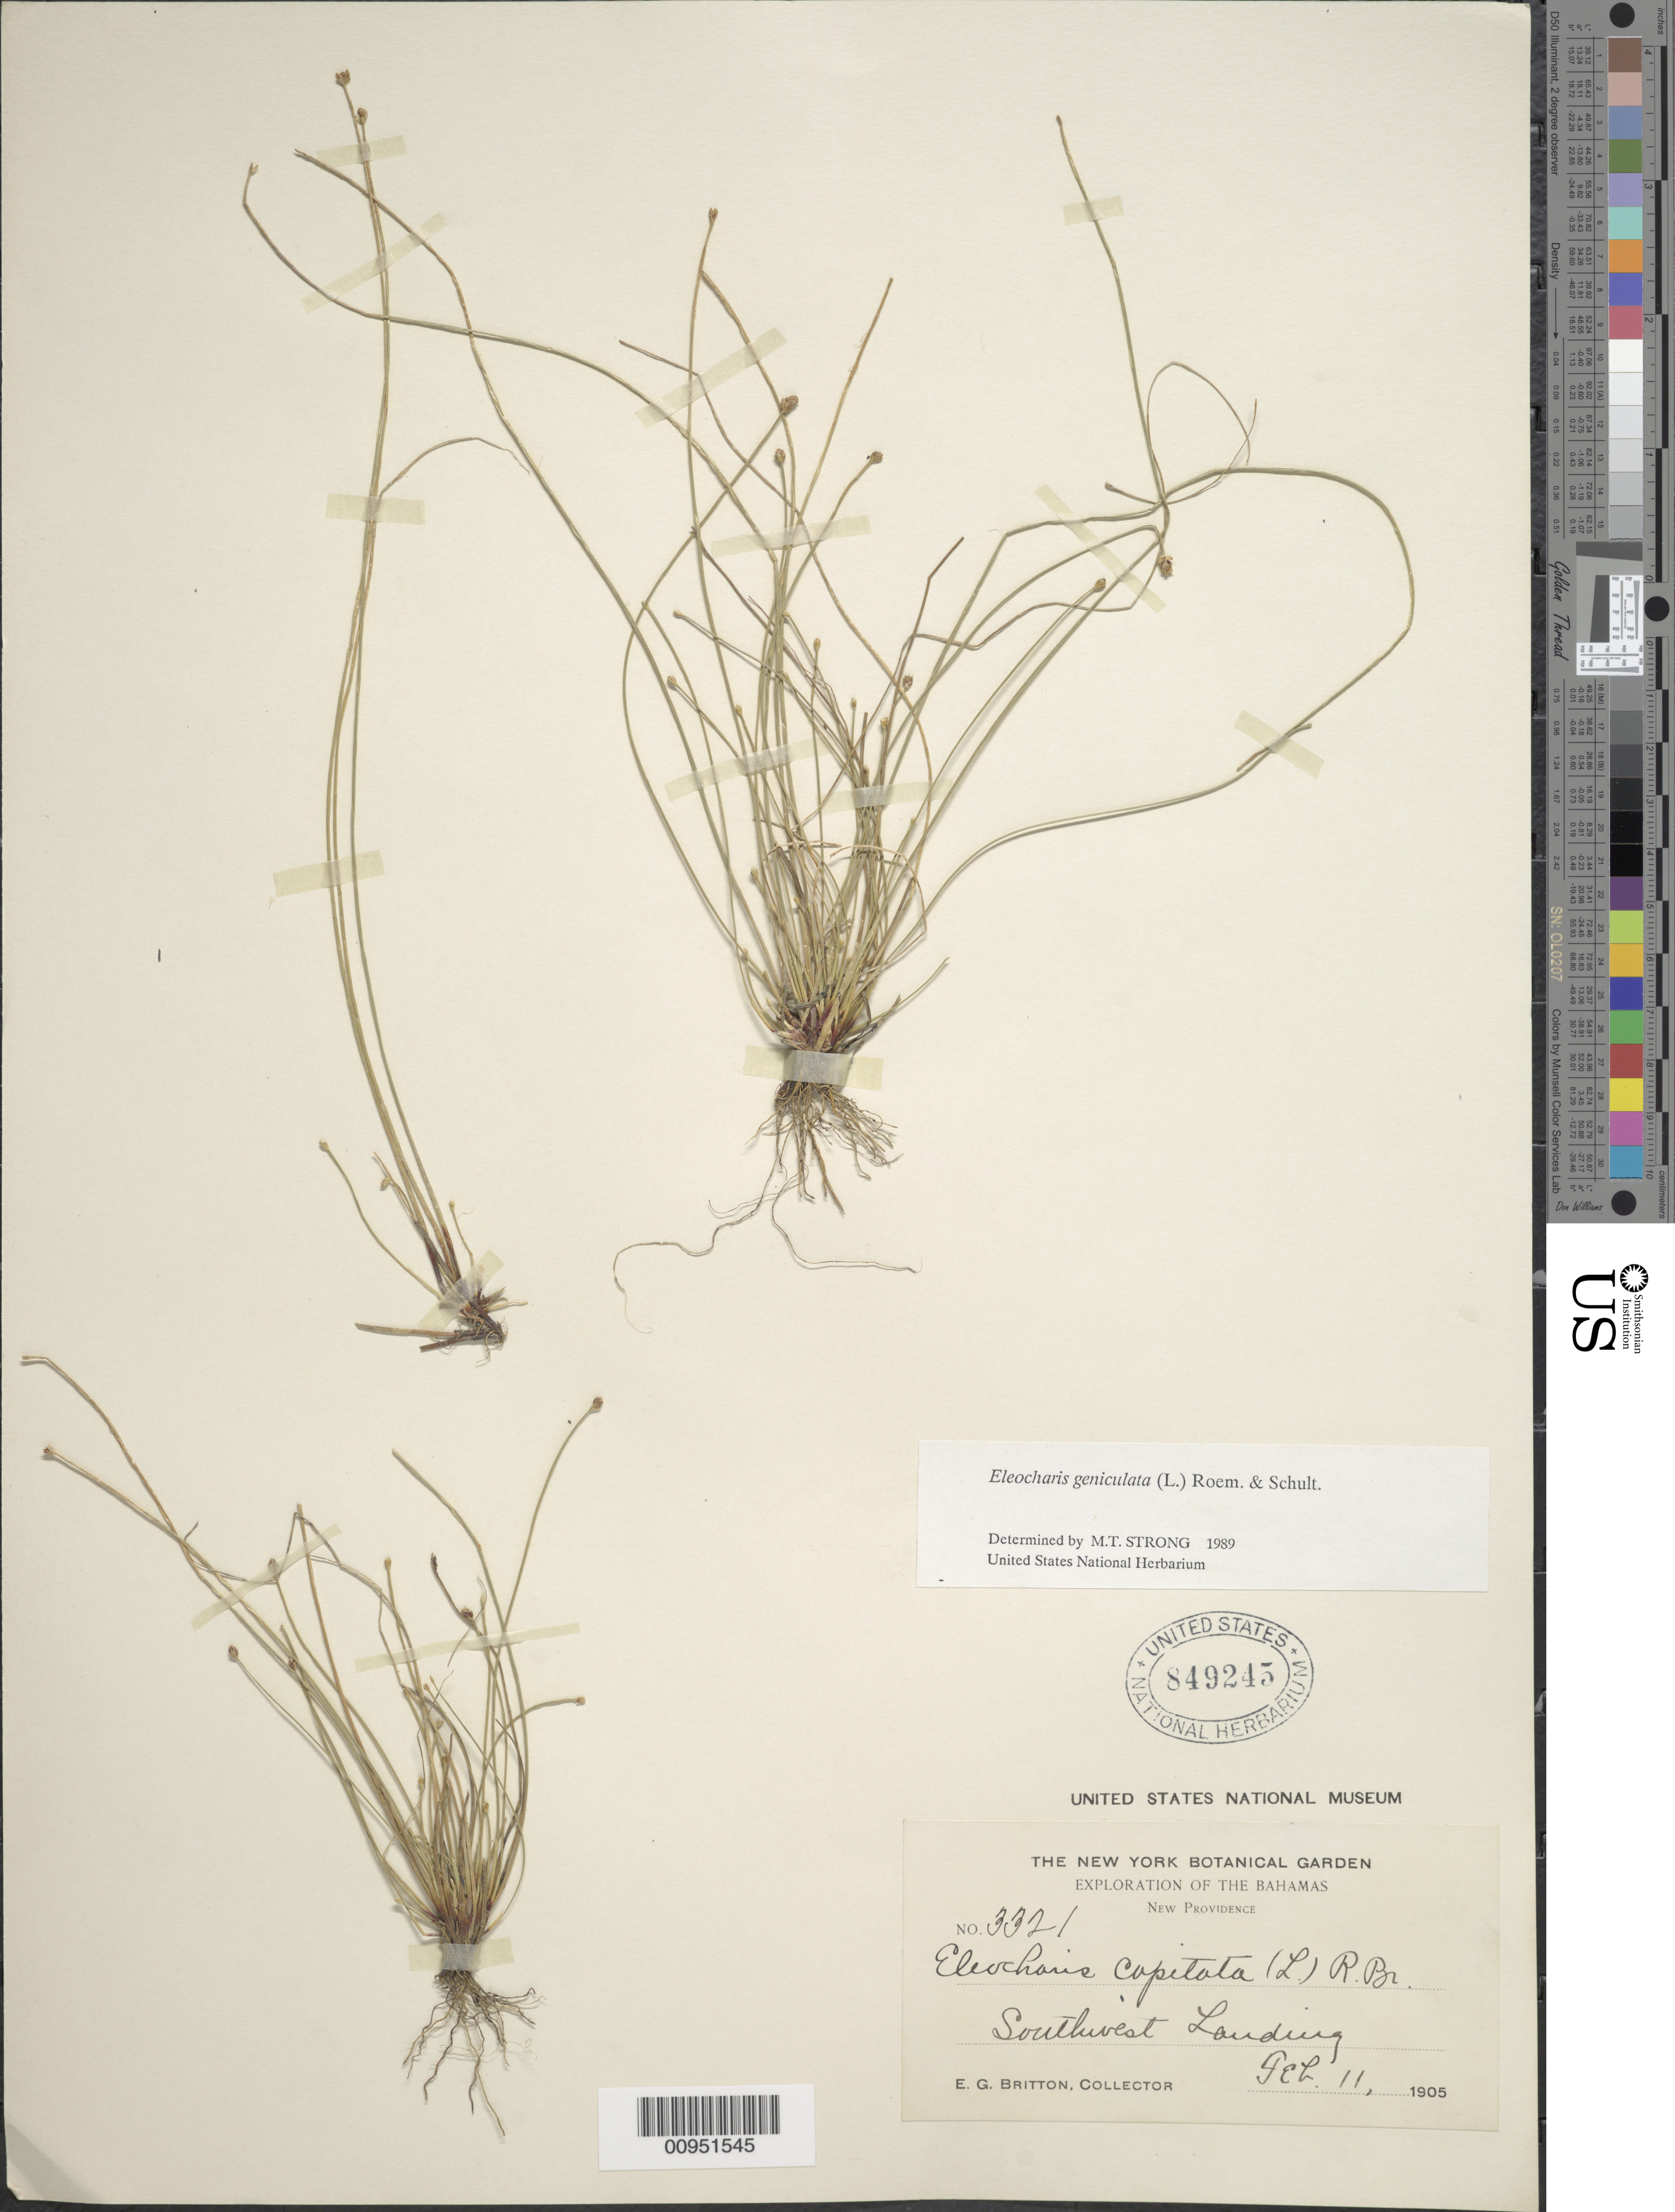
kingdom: Plantae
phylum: Tracheophyta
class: Liliopsida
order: Poales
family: Cyperaceae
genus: Eleocharis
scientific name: Eleocharis geniculata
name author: (L.) Roem. & Schult.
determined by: Strong, M. T., (US), Smithsonian Institution - National Museum of Natural History (UNITED STATES)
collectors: E. G. Britton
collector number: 3321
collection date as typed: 11 Feb 1905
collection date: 1905-02-11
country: Bahamas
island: New Providence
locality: Southwest Landing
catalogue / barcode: US 849245